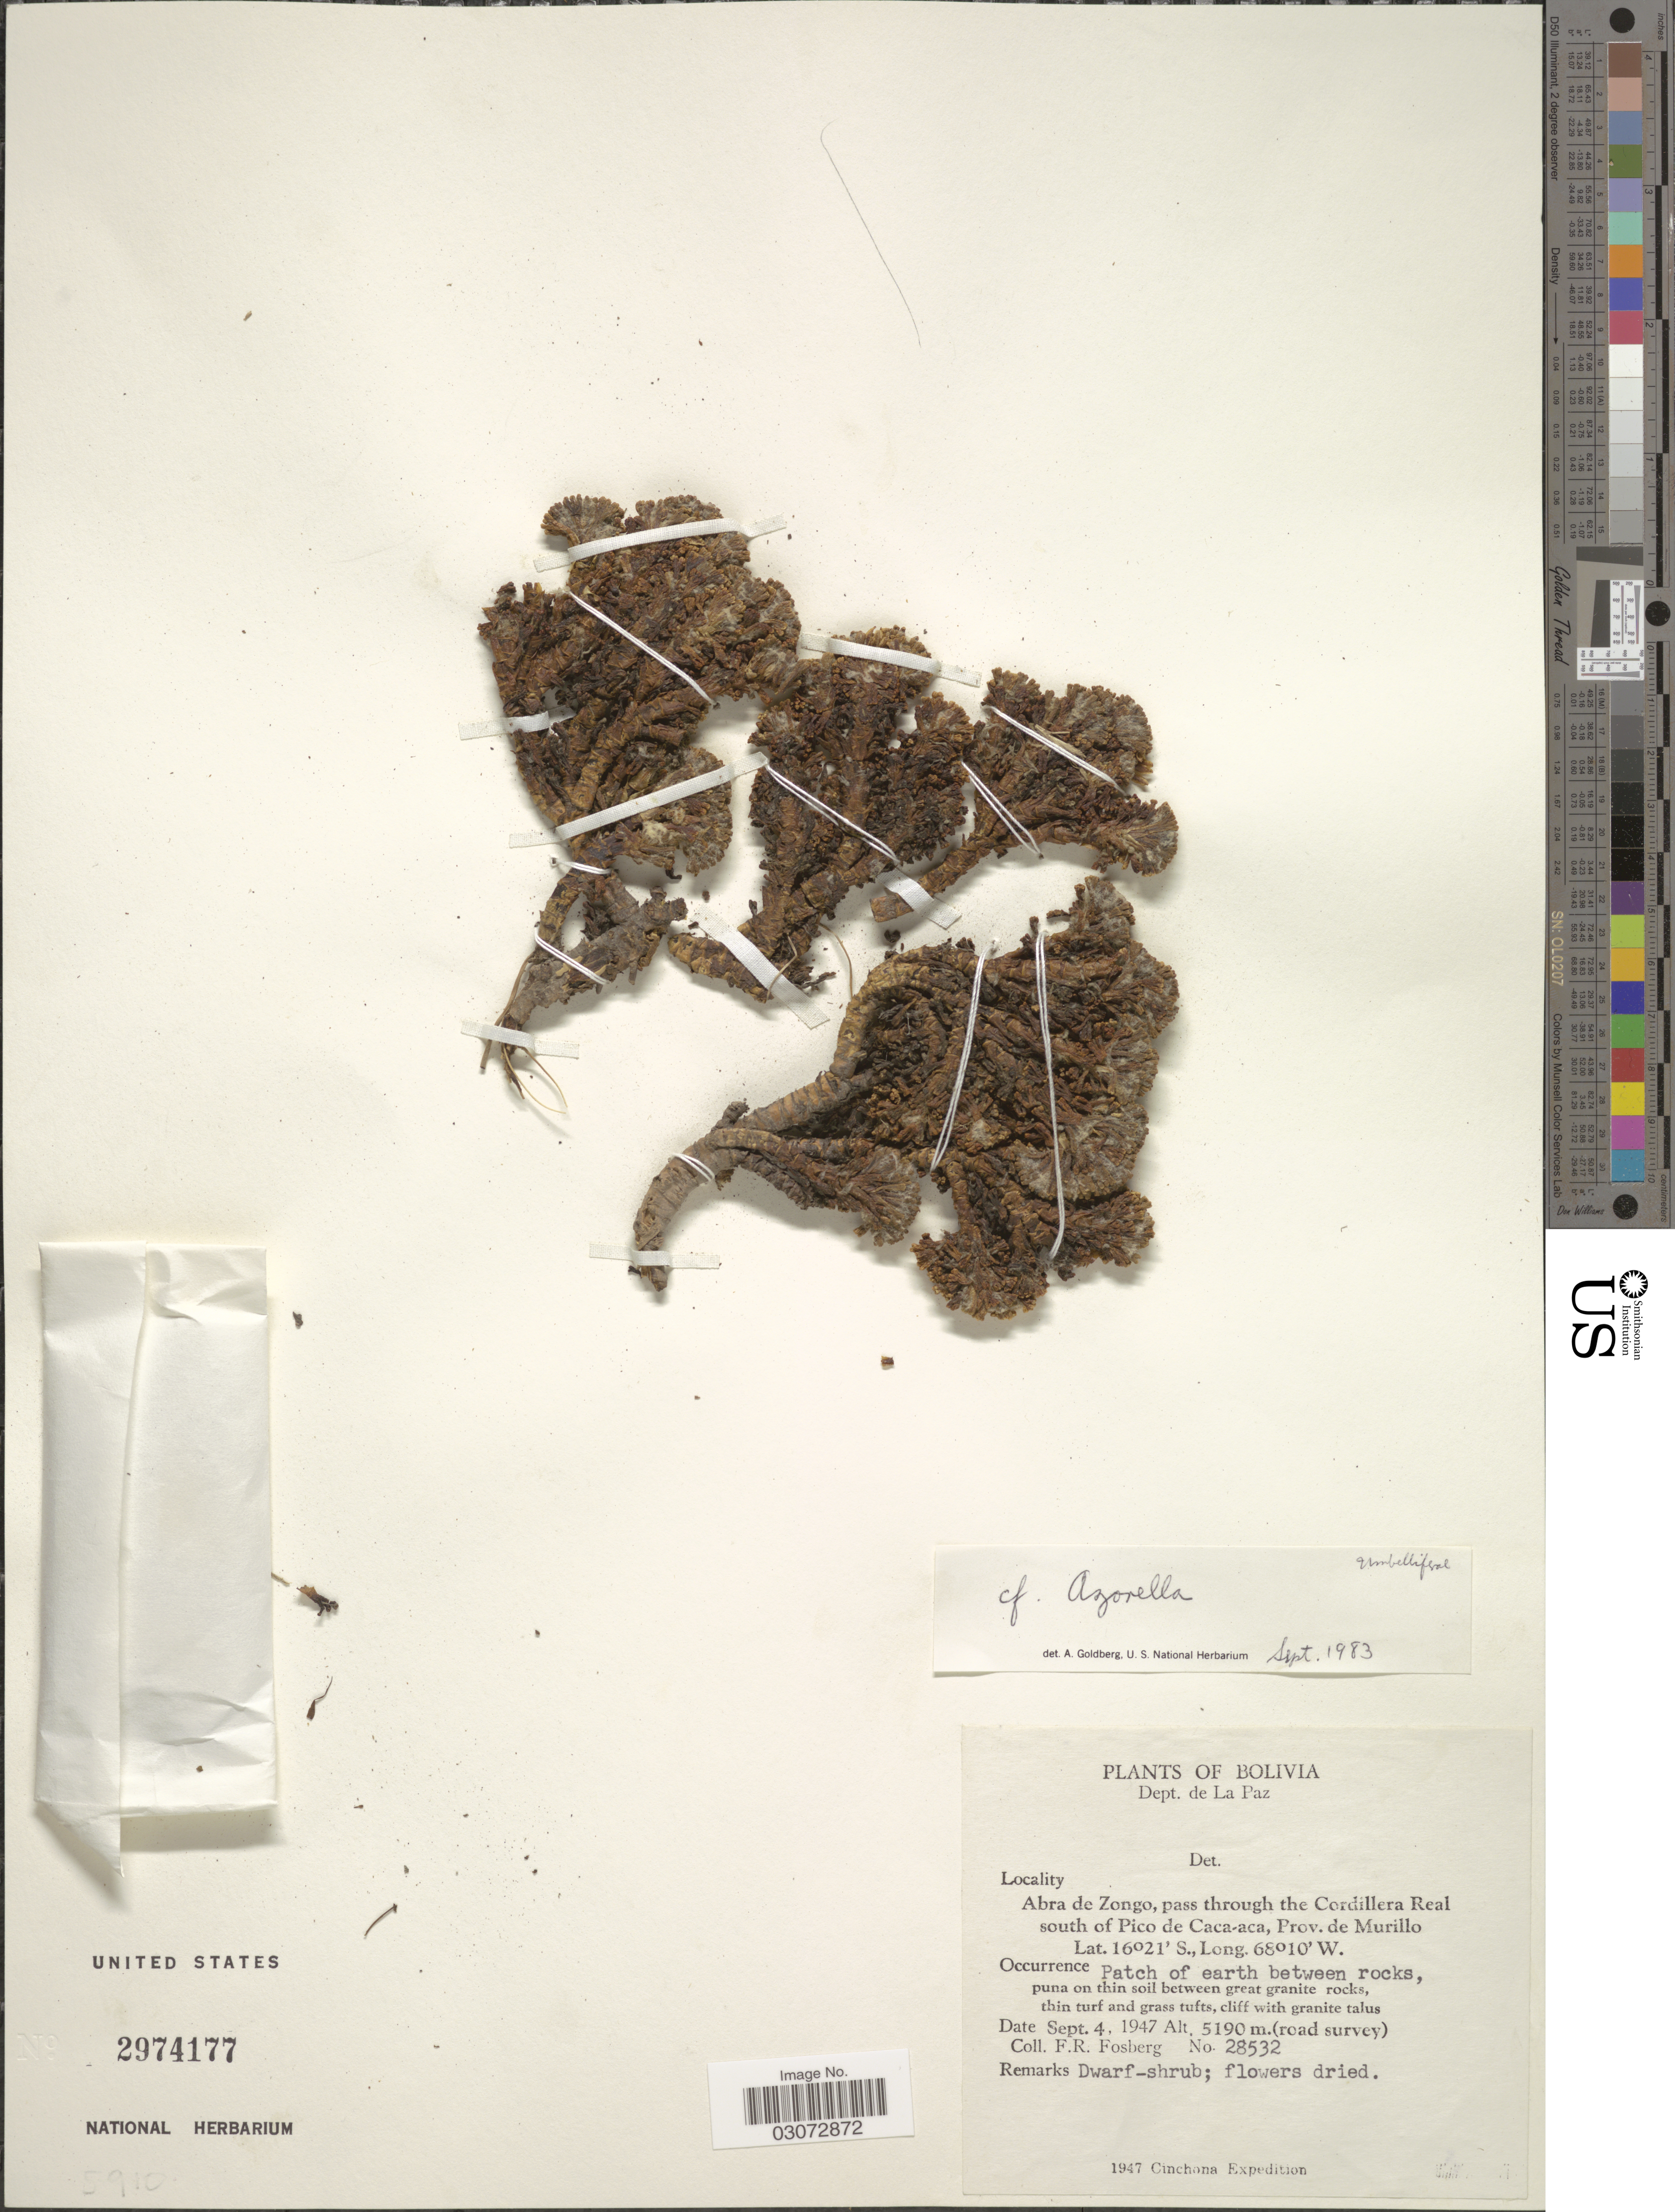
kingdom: Plantae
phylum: Tracheophyta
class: Magnoliopsida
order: Apiales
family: Apiaceae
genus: Azorella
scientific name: Azorella sp.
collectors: F. R. Fosberg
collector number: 28532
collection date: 1947-09-04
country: Bolivia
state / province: La Paz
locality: Dept. de La Paz. Abra de Zongo, pass through the Cordillera Real south of Pico de Caca-aca, Prov. de Murillo.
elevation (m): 5190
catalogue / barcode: US 2974177